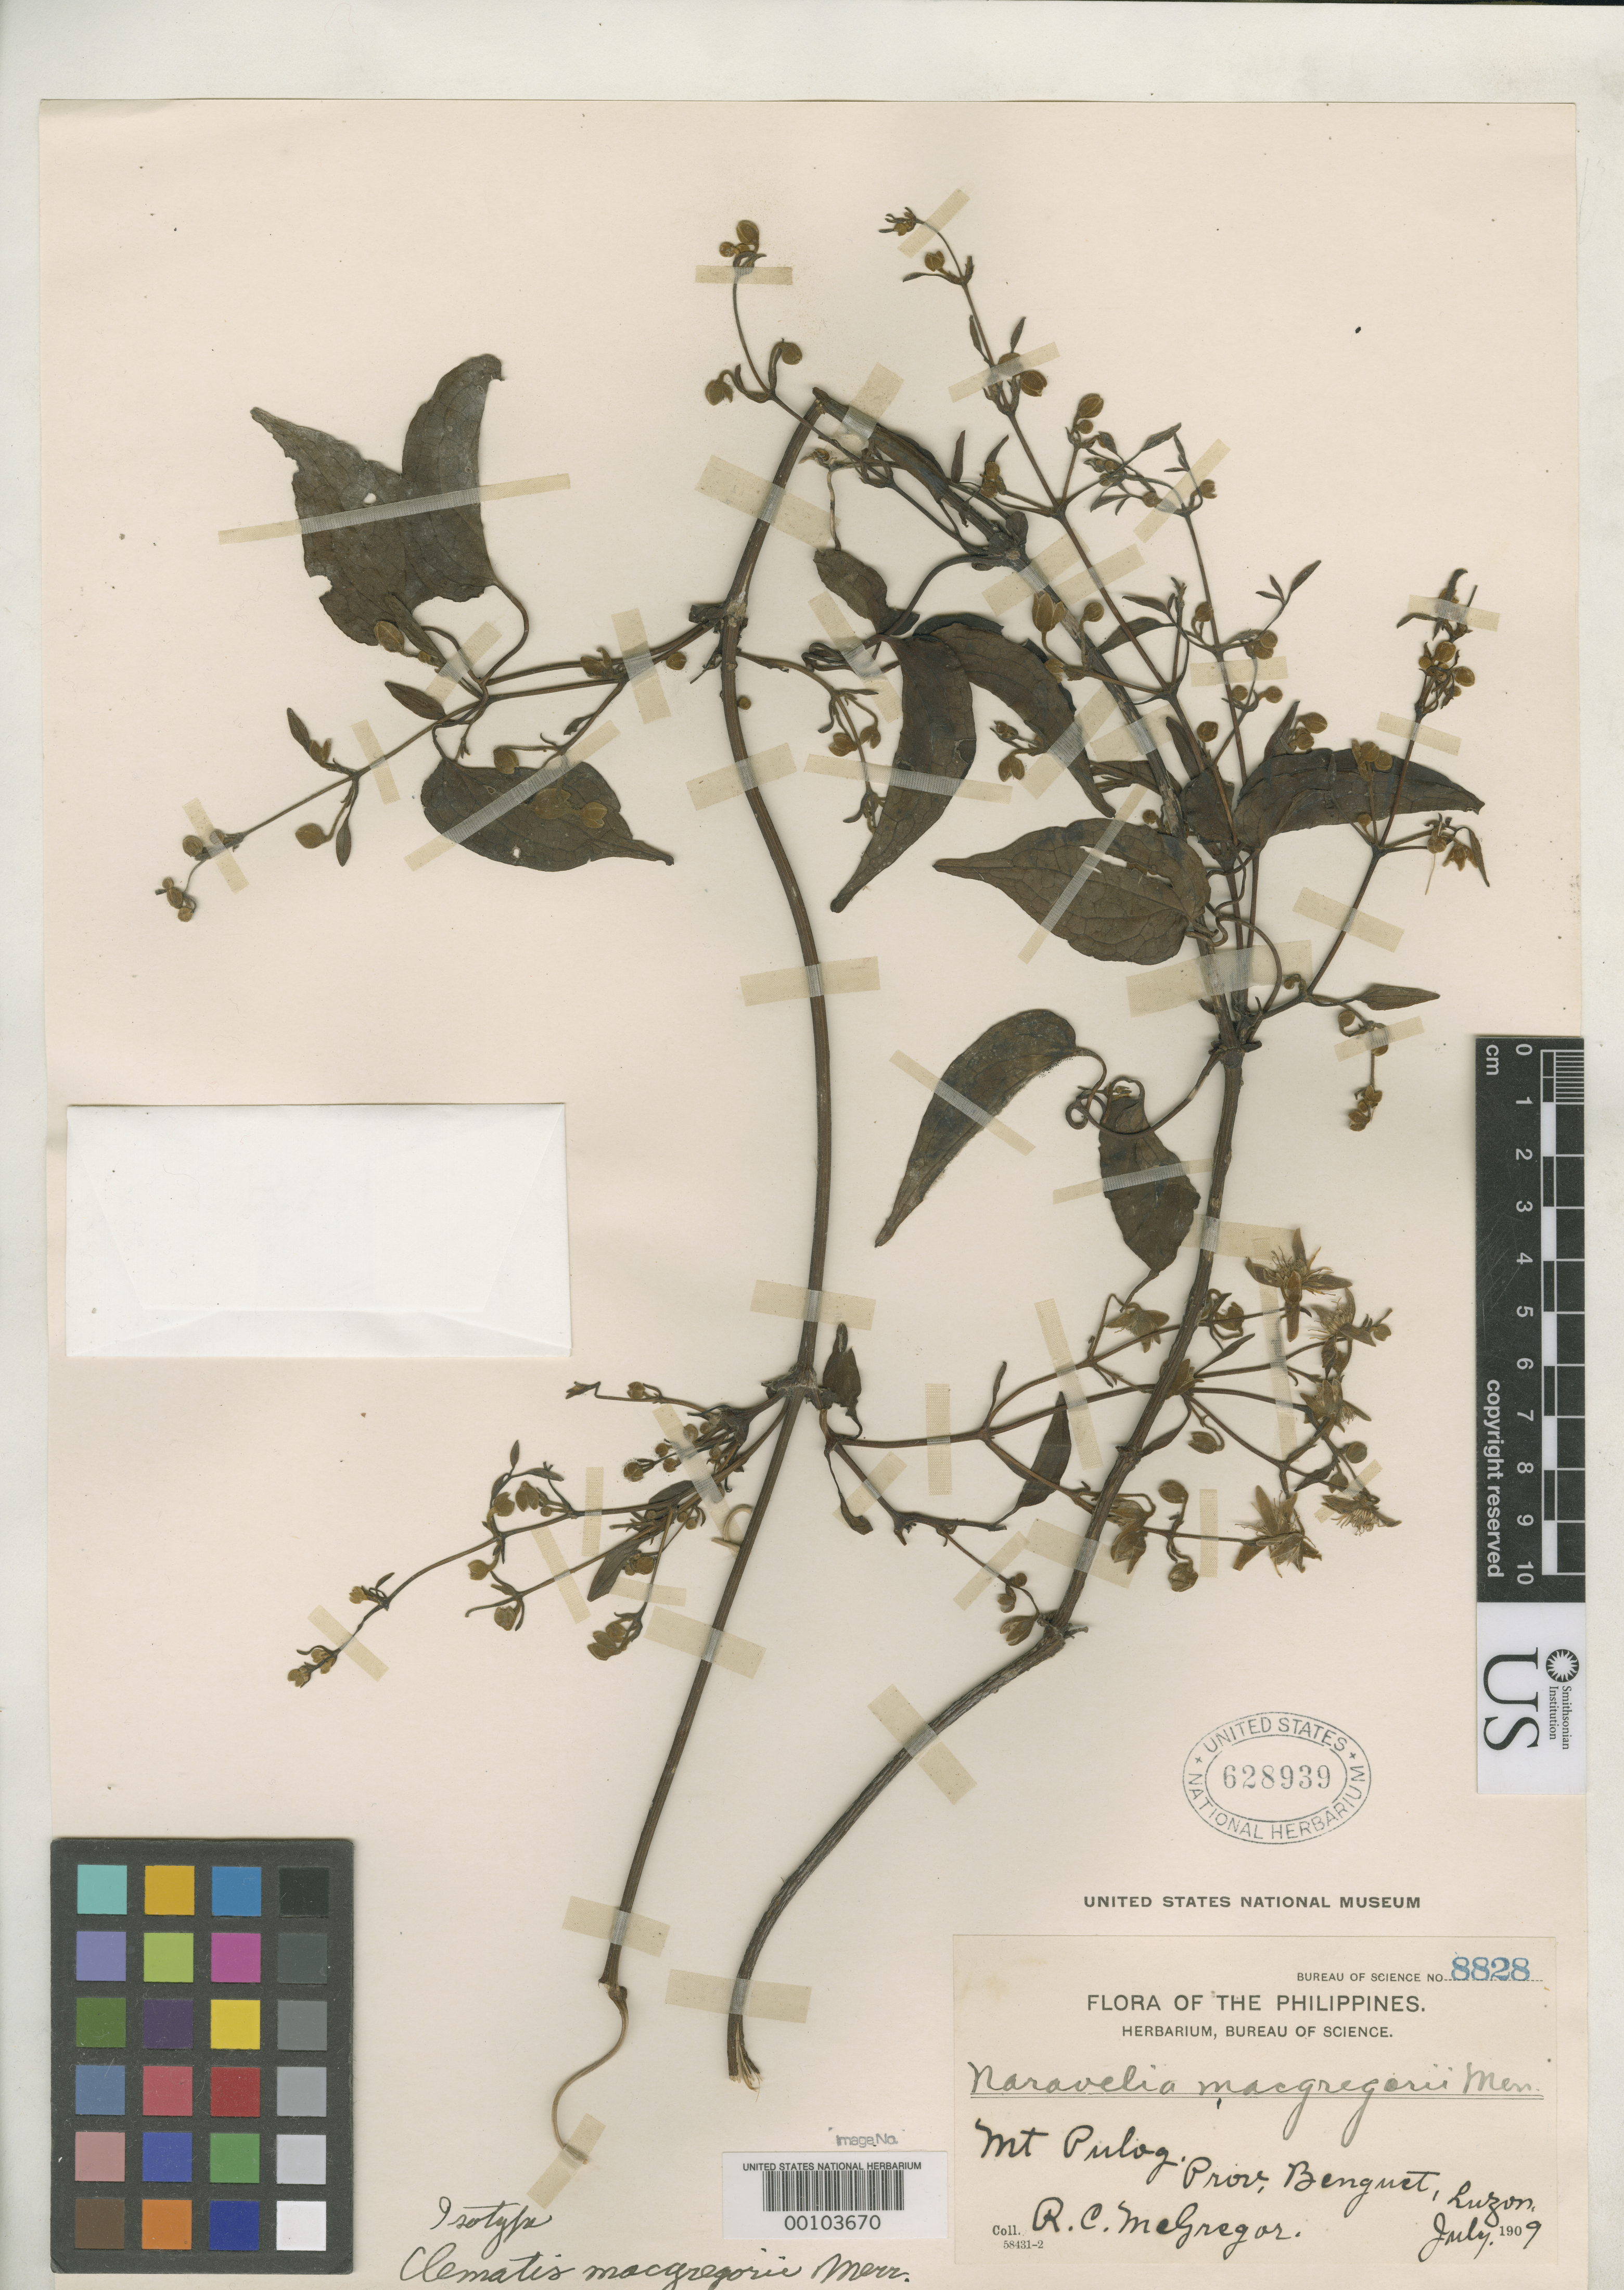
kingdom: Plantae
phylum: Tracheophyta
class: Magnoliopsida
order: Ranunculales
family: Ranunculaceae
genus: Clematis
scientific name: Clematis macgregorii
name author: Merr.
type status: Possible Isotype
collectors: R. C. McGregor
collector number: Bur. Sci. 8828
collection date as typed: Jul 1909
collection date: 1909-07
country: Philippines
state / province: Cordillera (Administrative Region)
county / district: Benguet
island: Luzon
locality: Mt. Pulog.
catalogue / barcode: US 628939